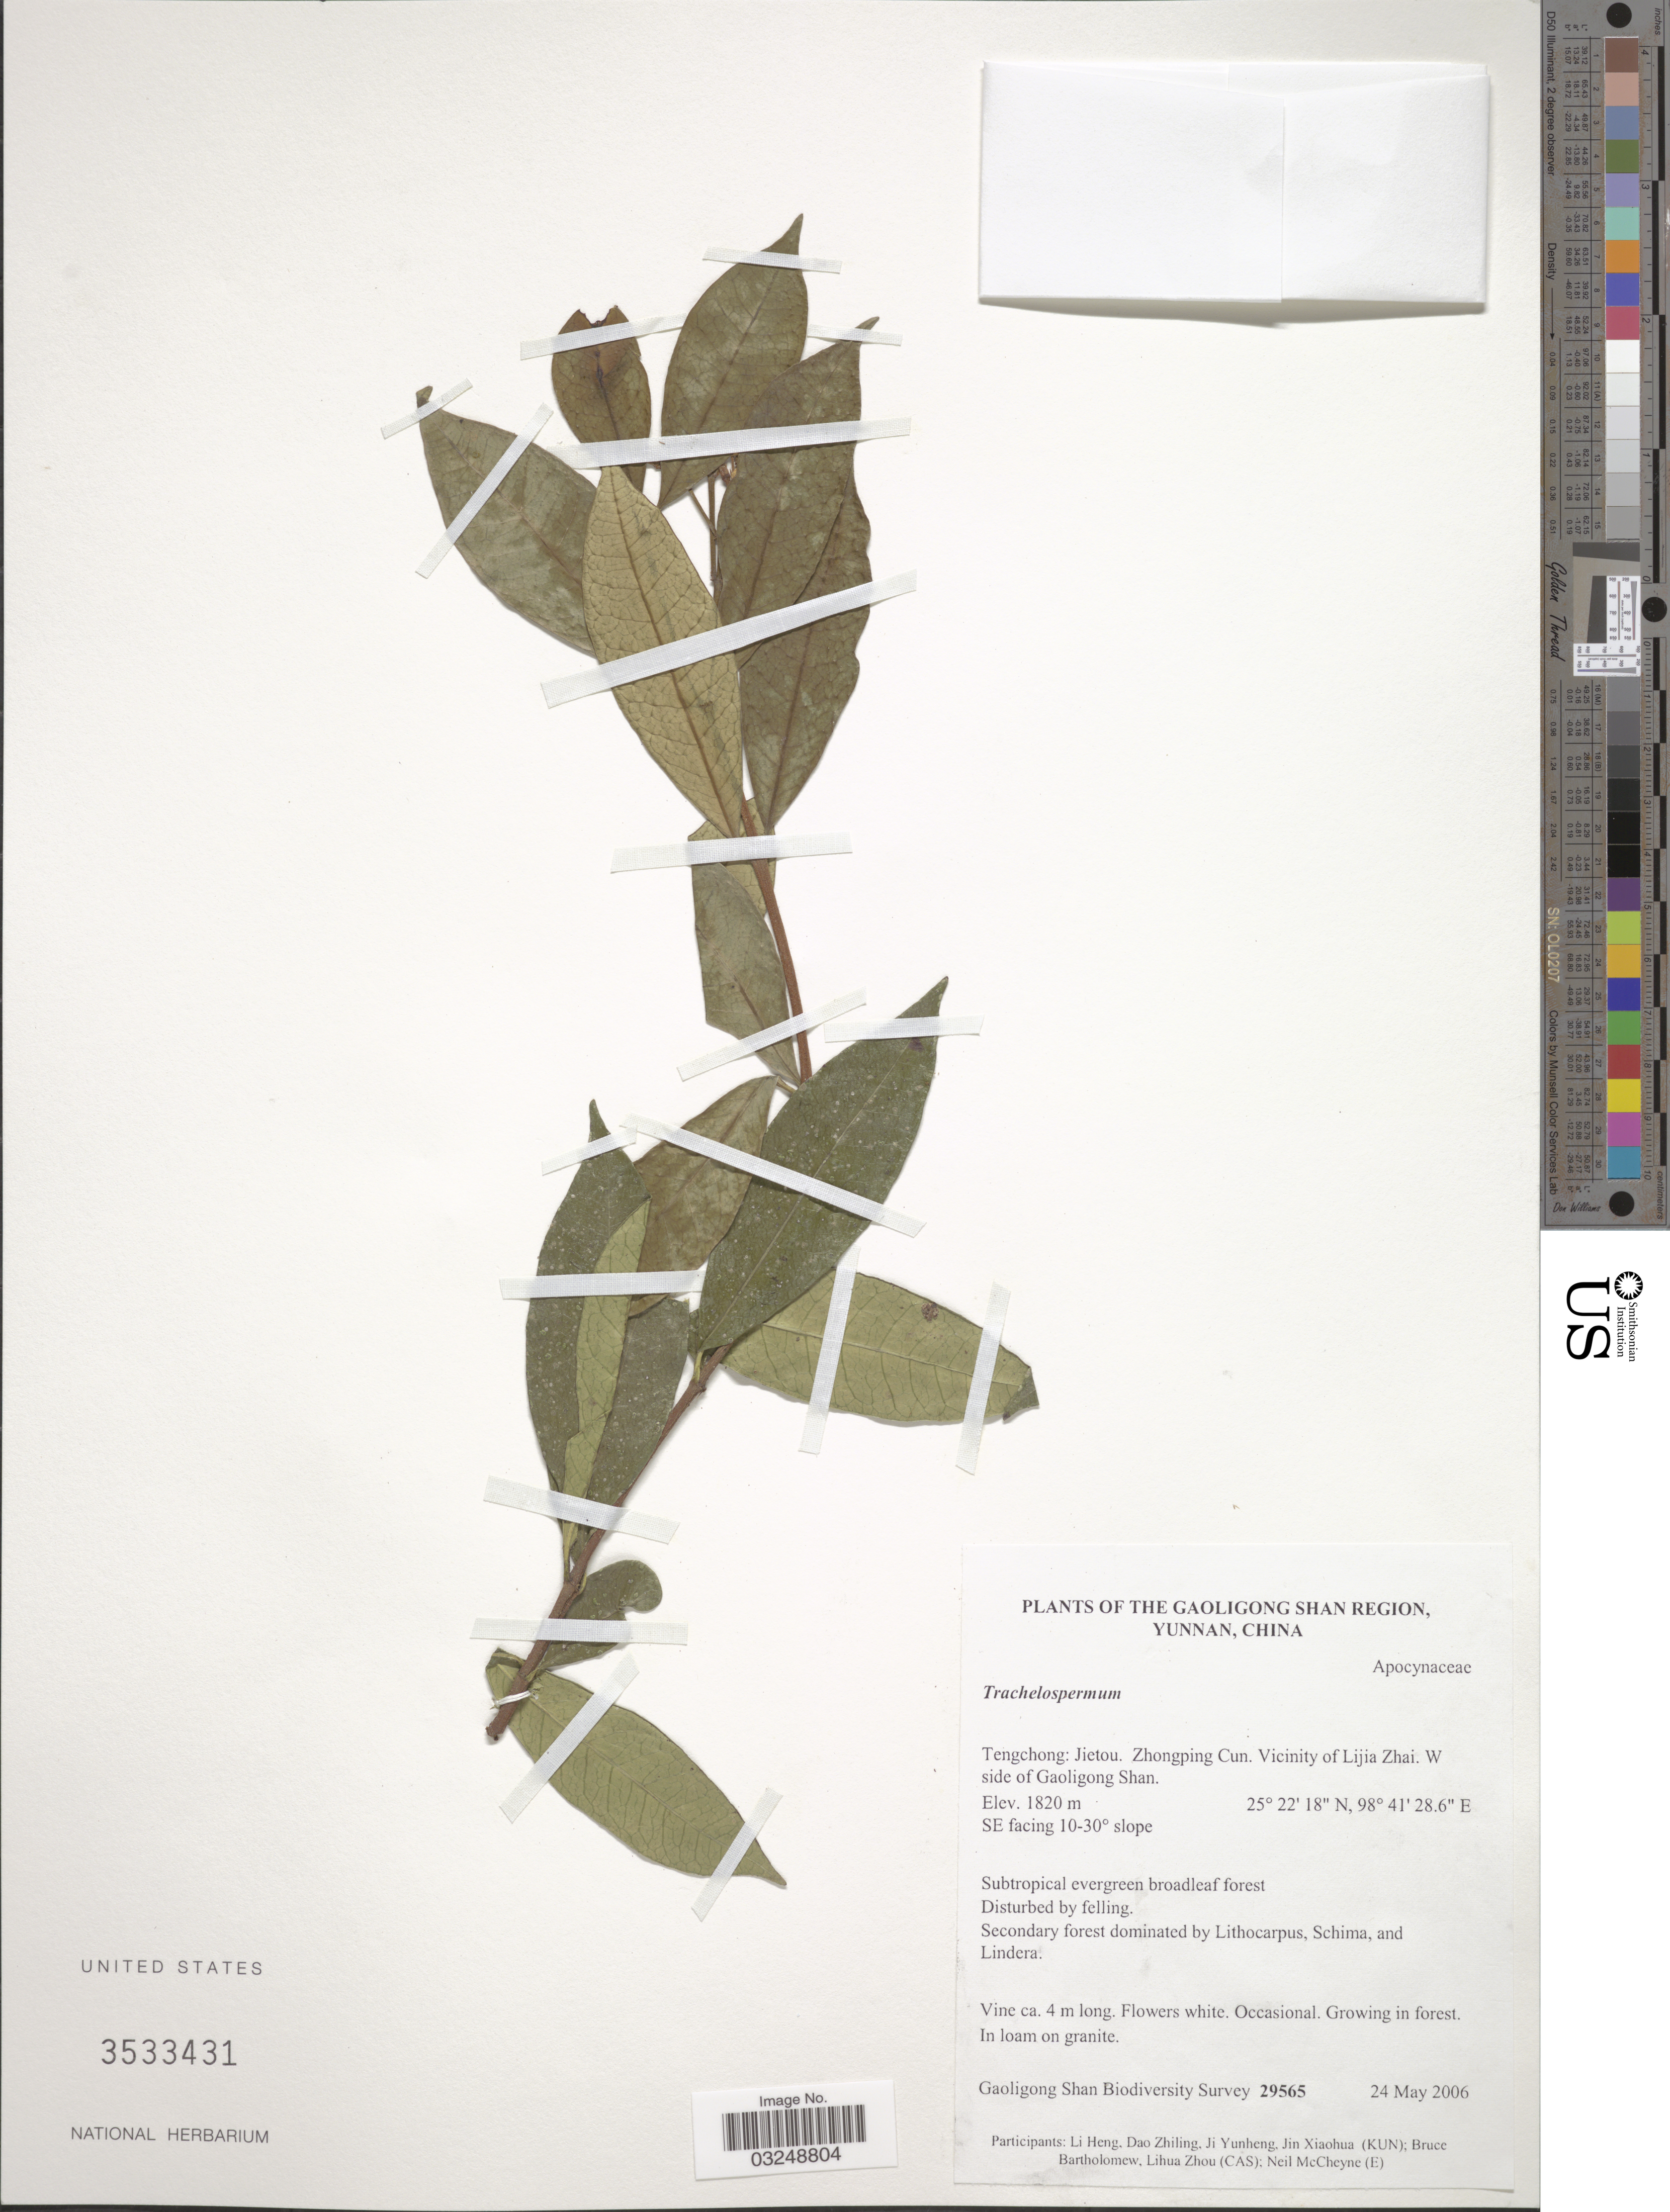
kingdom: Plantae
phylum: Tracheophyta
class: Magnoliopsida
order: Gentianales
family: Apocynaceae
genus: Trachelospermum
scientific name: Trachelospermum sp.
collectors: Gaoligong Shan Biodiversity Survey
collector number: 29565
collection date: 2006-05-24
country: China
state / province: Yunnan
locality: The Gaoligong Shan Region. Tengchong: Jietou. Zhongping Cun. Vicinity of Lijia Zhai. W side of Gaoligong Shan. SE facing 10-30° slope.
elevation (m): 1820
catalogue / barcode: US 3533431